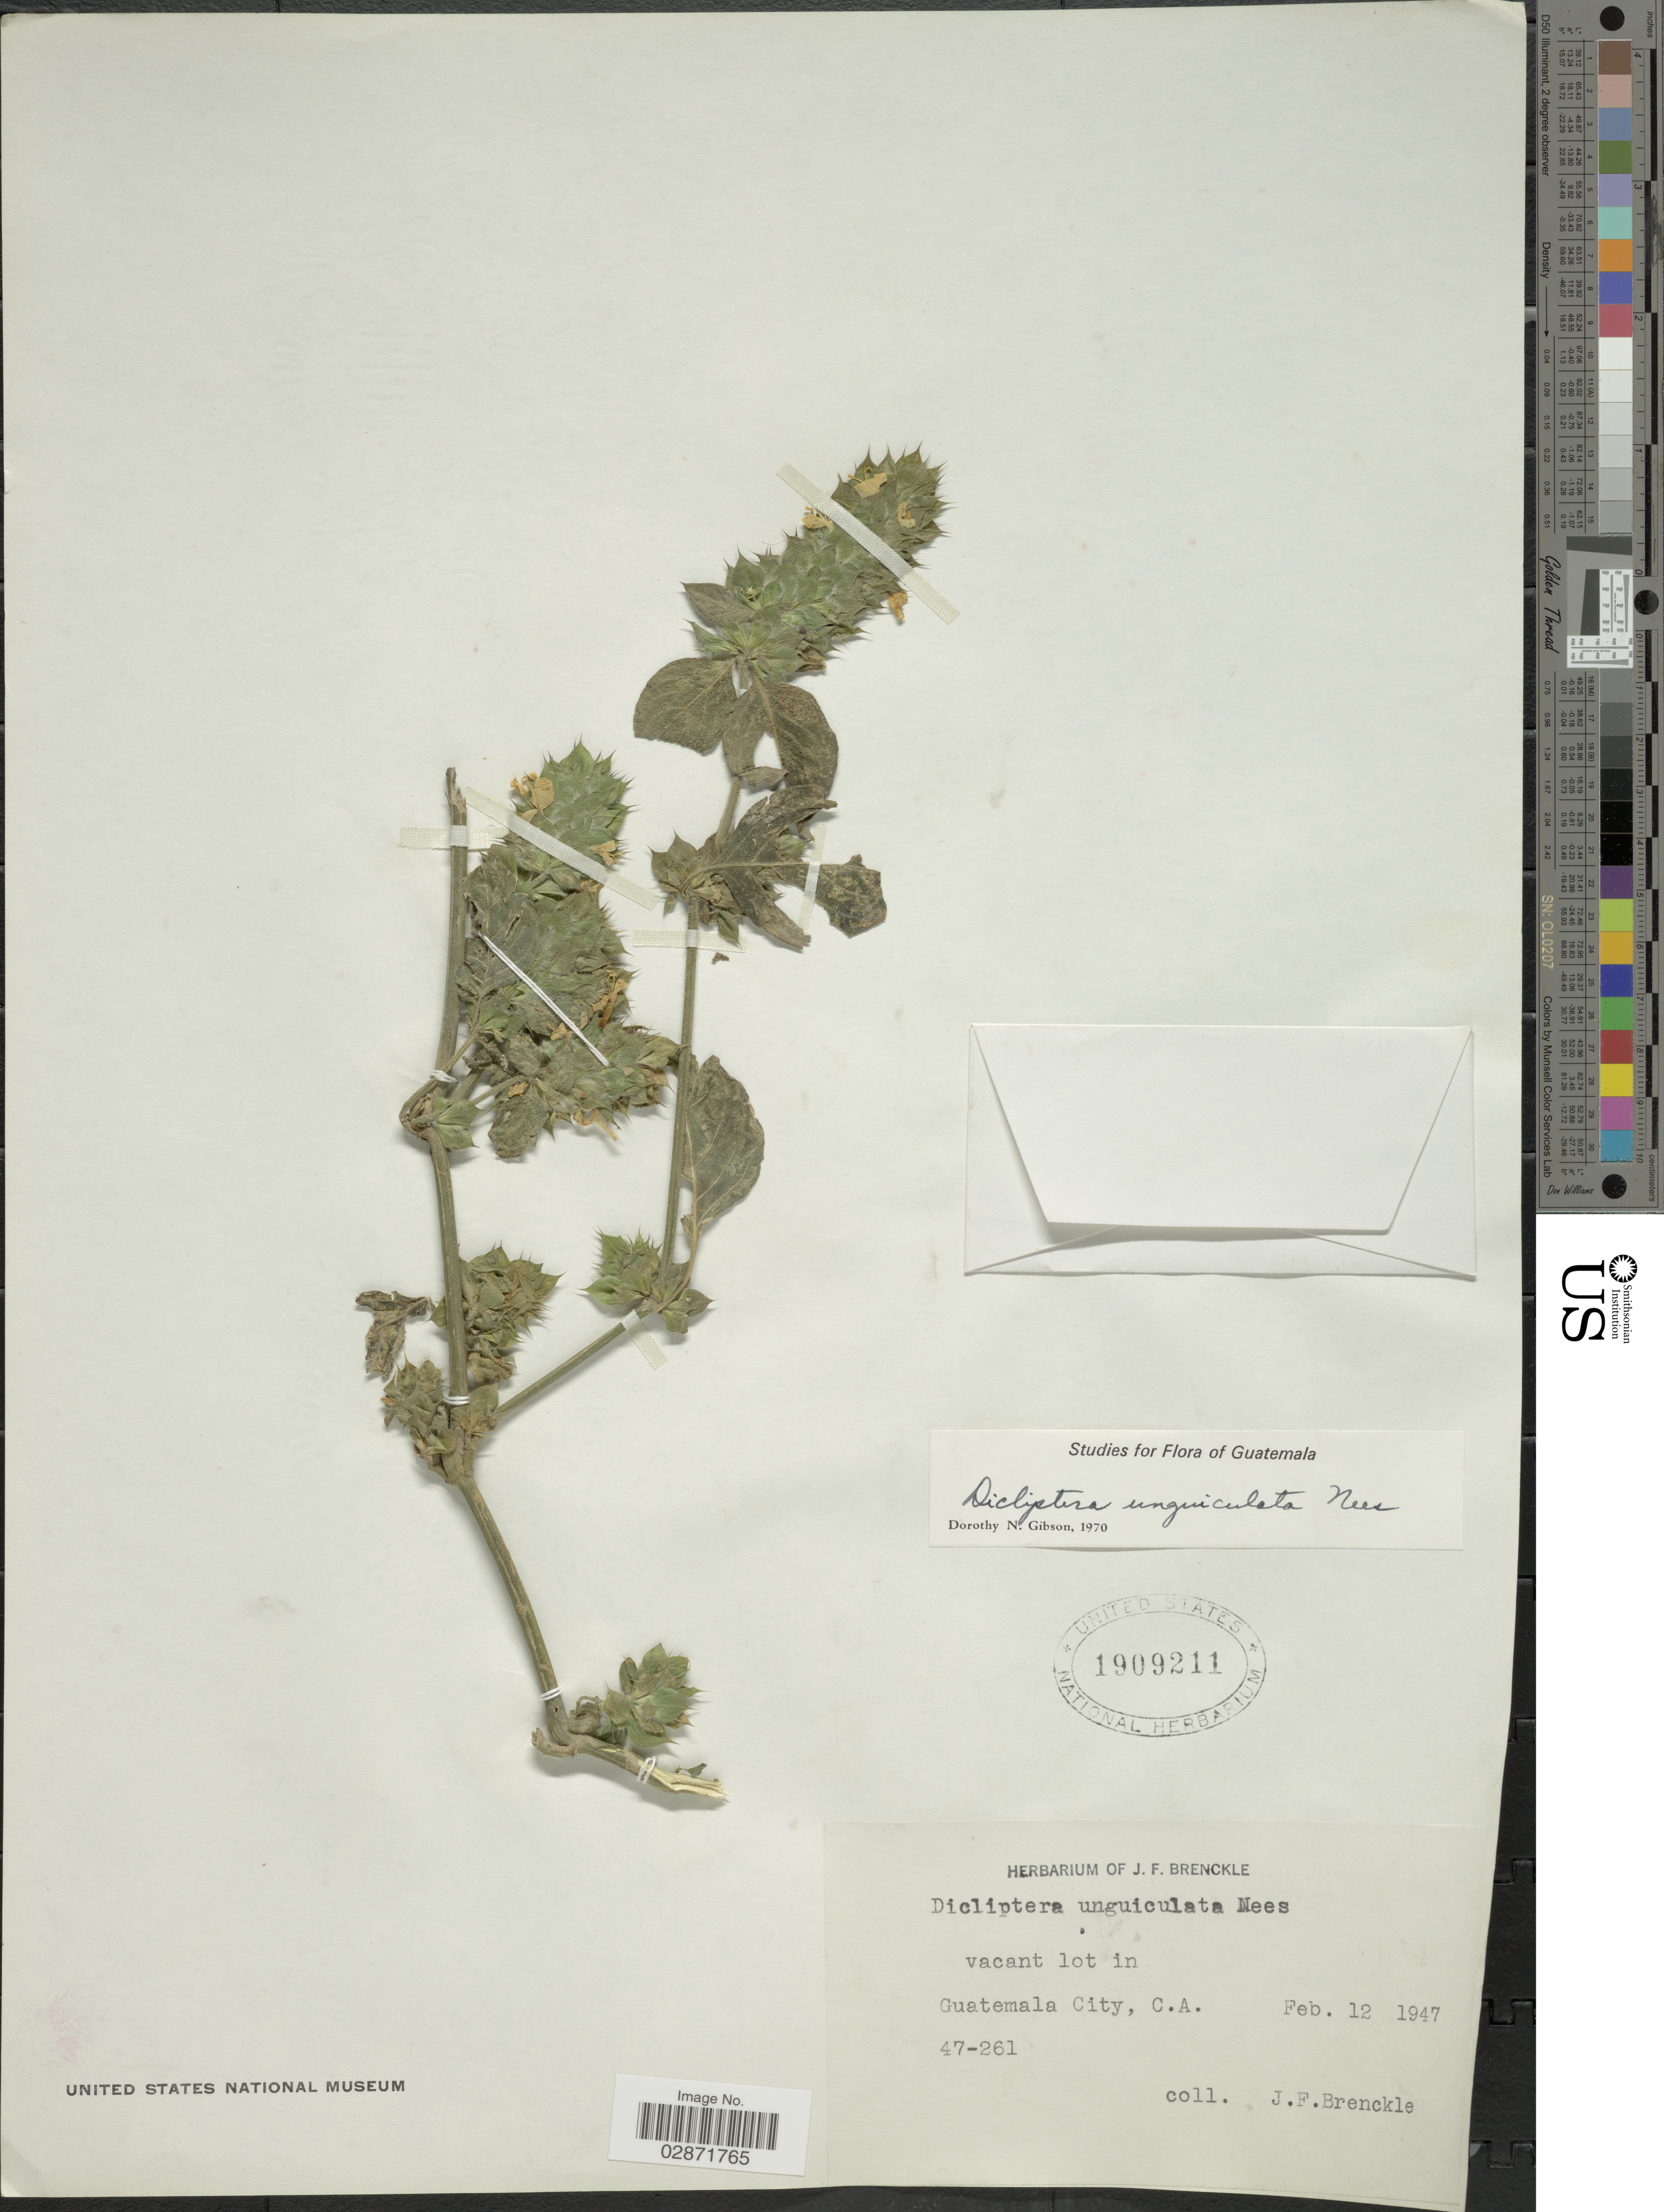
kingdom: Plantae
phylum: Tracheophyta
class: Magnoliopsida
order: Lamiales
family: Acanthaceae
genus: Dicliptera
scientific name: Dicliptera unguiculata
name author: Nees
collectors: J. Brenckle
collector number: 47-261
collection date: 1947-02-12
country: Guatemala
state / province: Guatemala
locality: Guatemala City, C.A.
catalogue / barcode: US 1909211